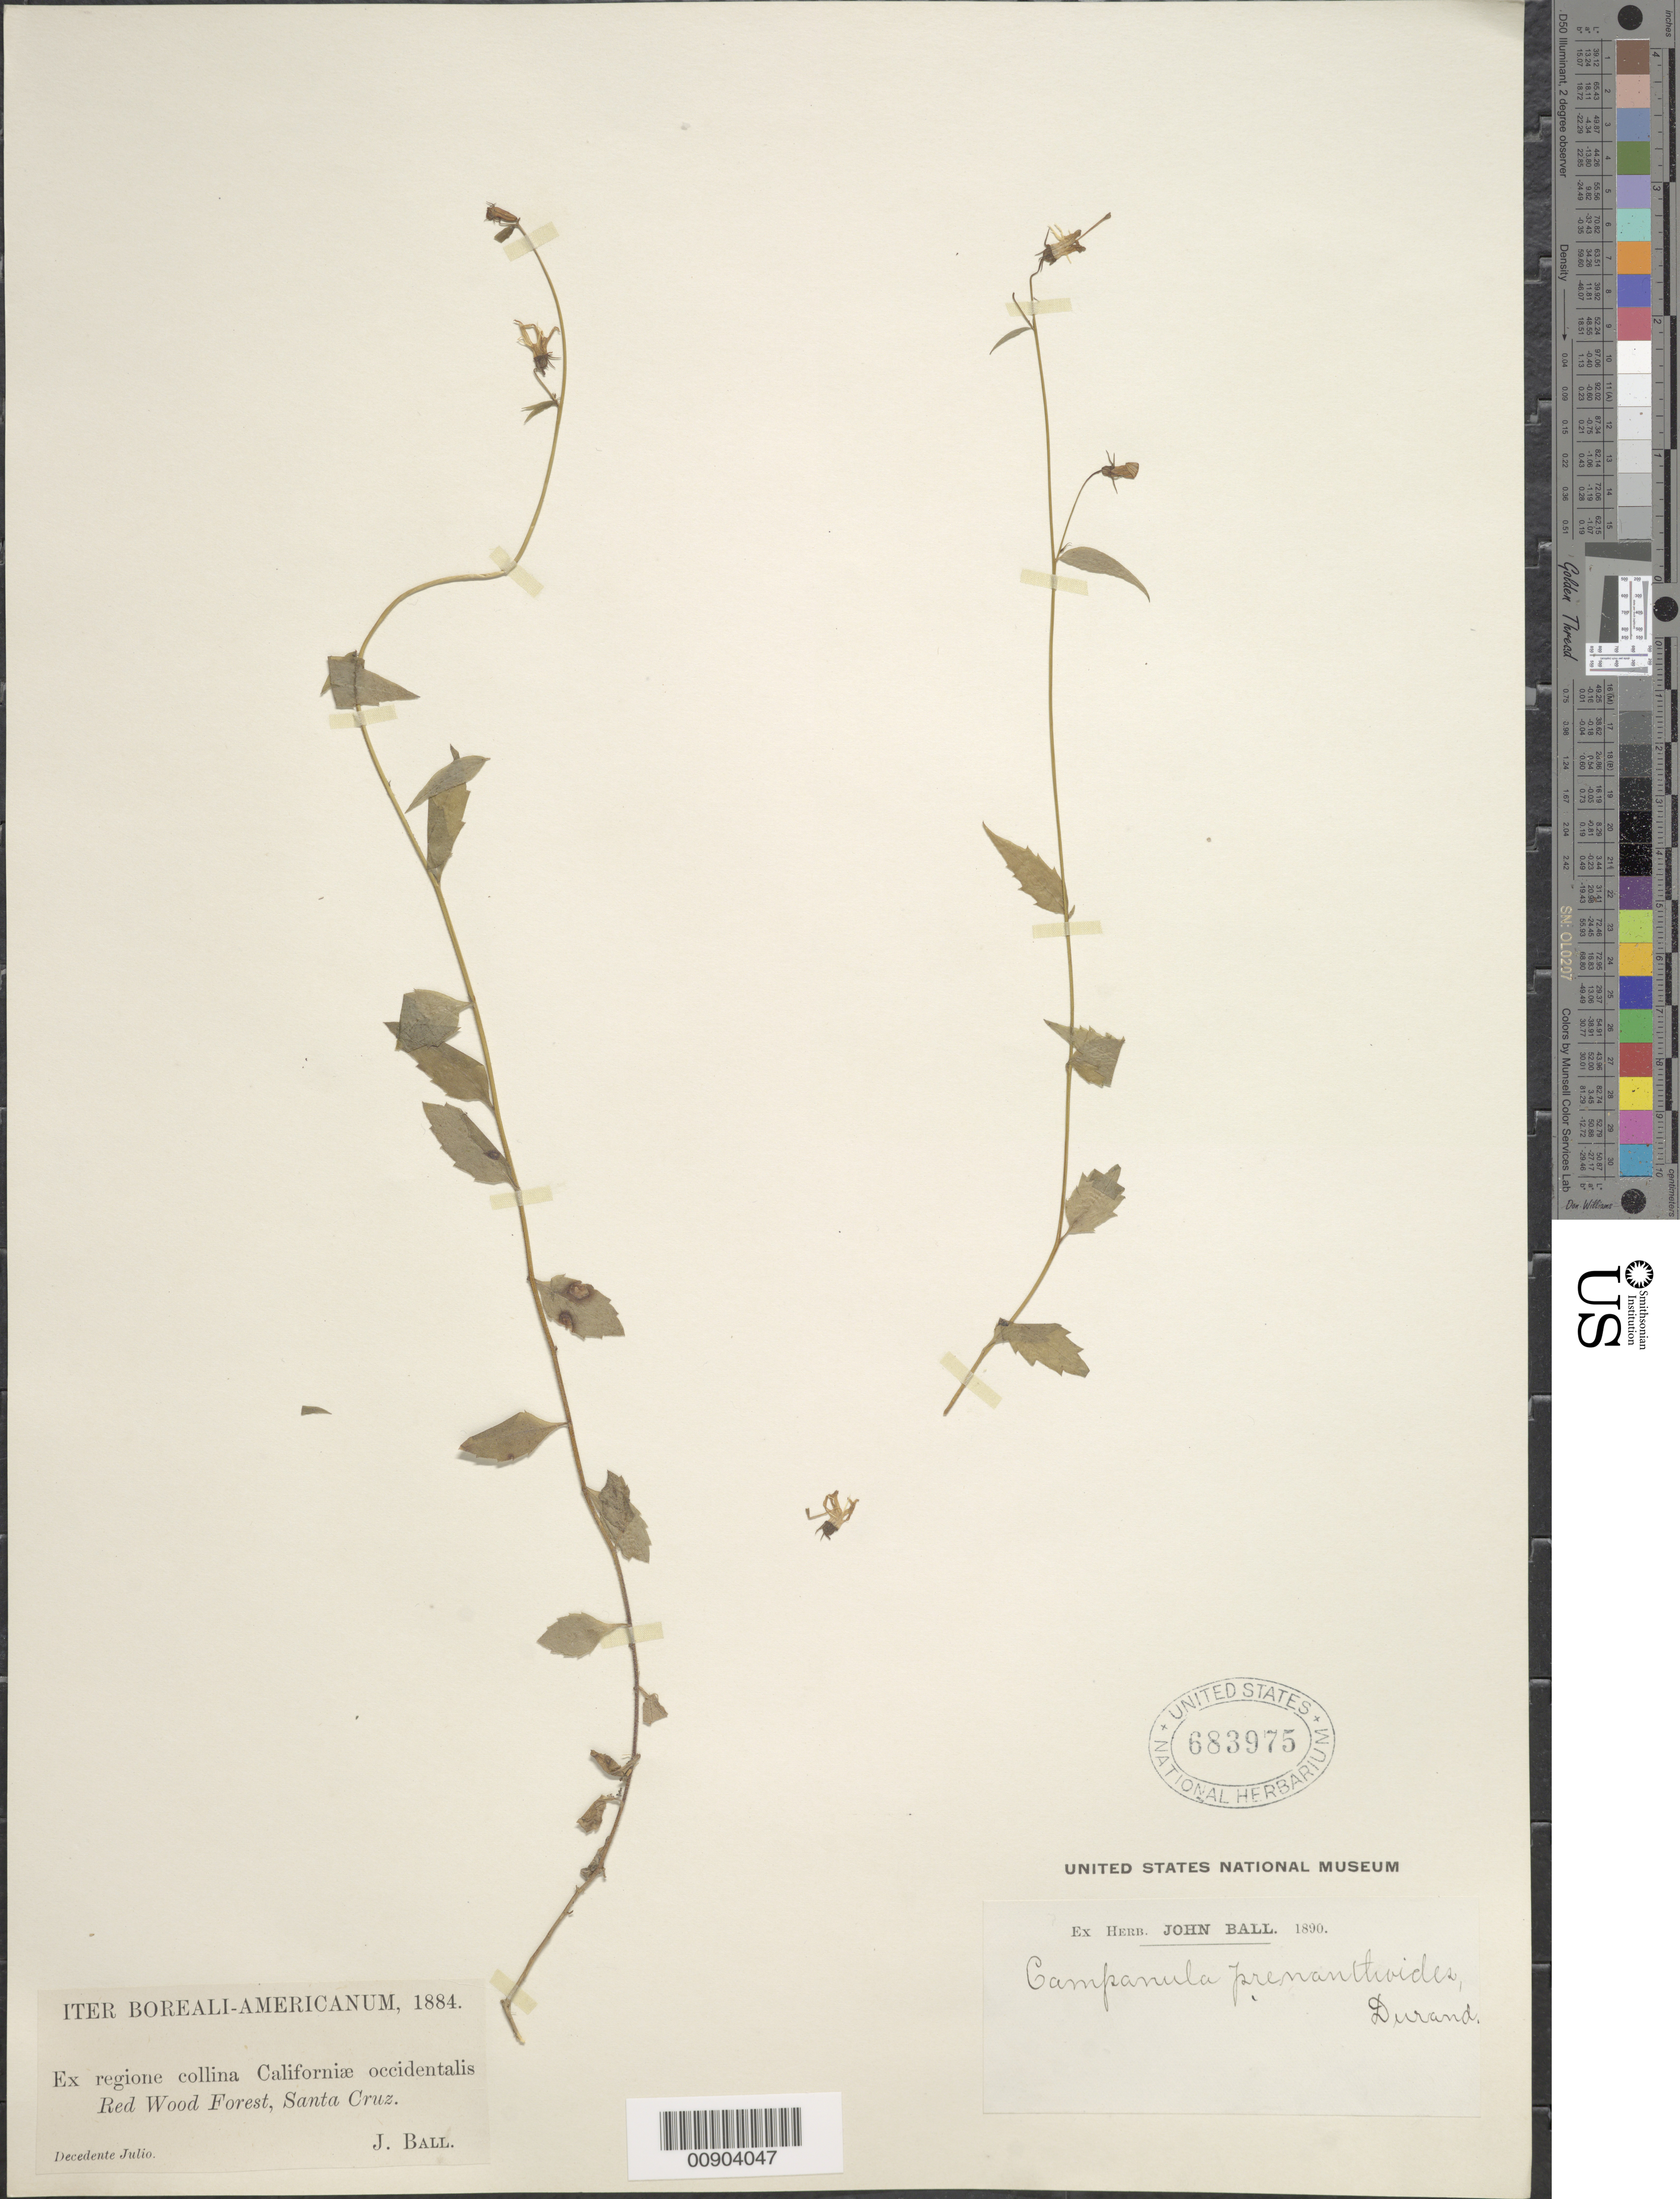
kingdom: Plantae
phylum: Tracheophyta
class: Magnoliopsida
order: Asterales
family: Campanulaceae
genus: Campanula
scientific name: Campanula prenanthoides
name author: Durand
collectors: J. Ball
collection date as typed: Jul 1884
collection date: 1884-07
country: United States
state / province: California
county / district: Santa Cruz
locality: Vicinity of Santa Cruz.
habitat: red wood forest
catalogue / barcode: US 683975